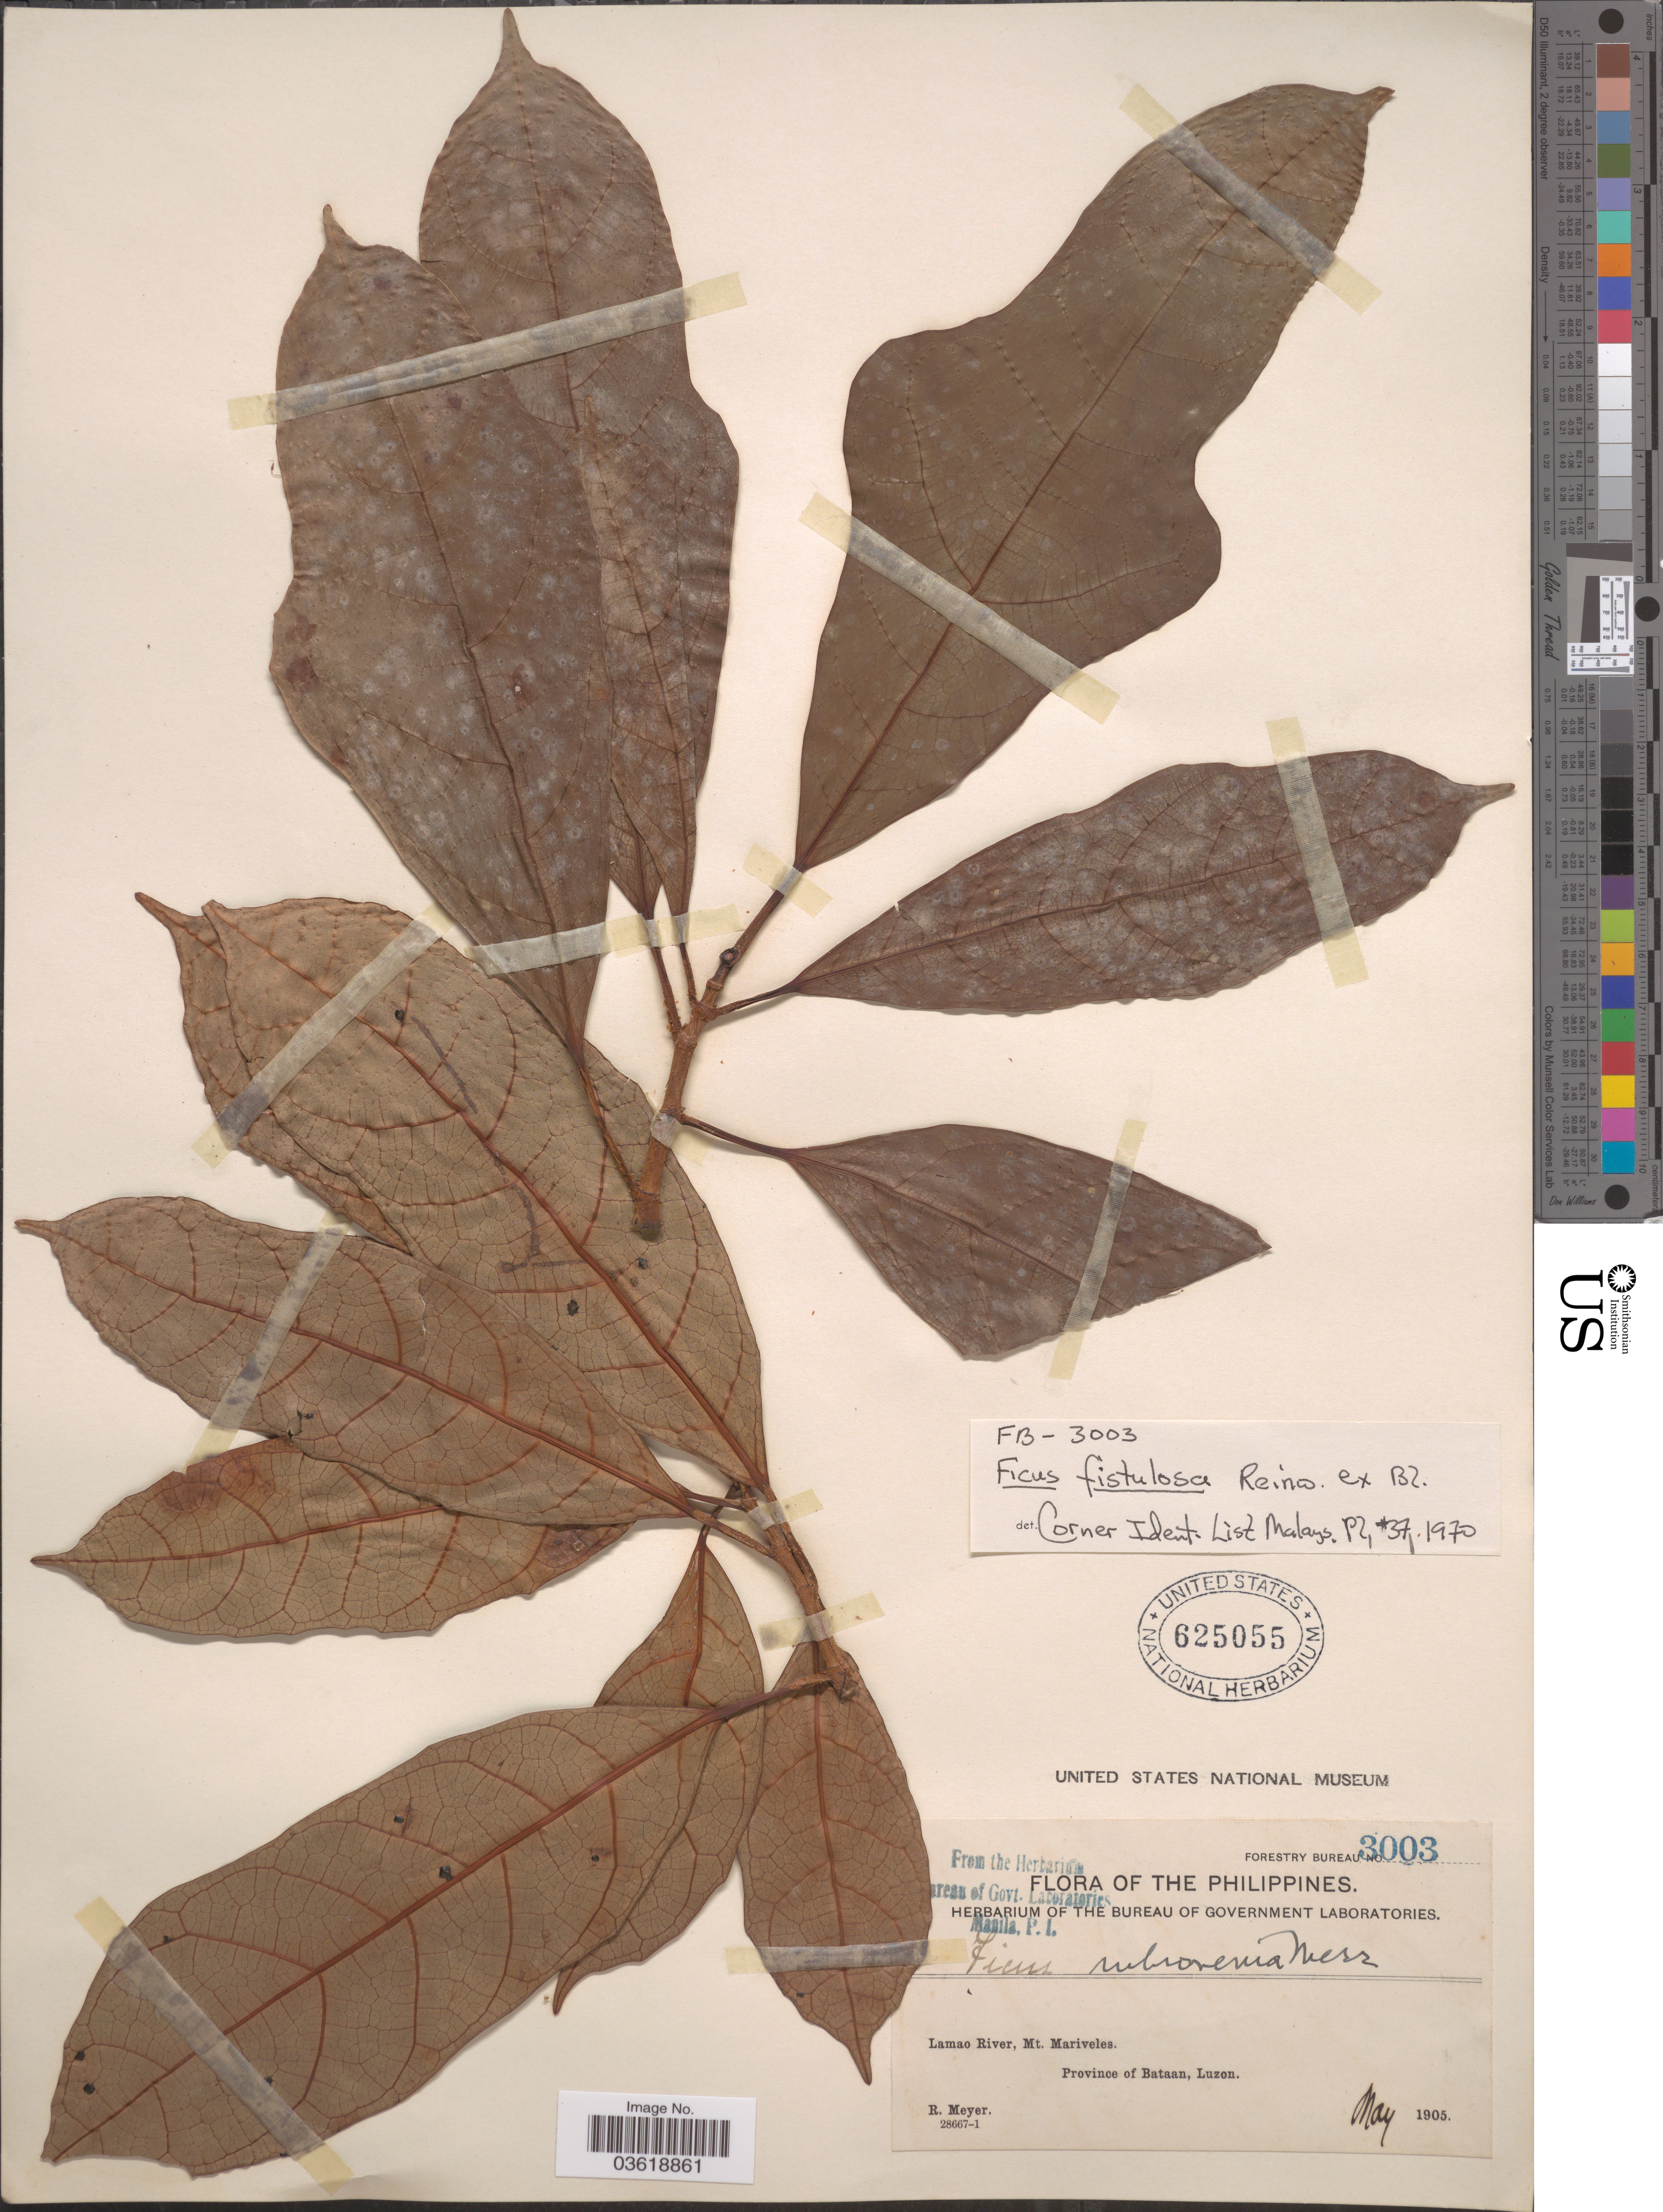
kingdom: Plantae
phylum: Tracheophyta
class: Magnoliopsida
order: Rosales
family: Moraceae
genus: Ficus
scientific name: Ficus fistulosa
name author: Reinw. ex Blume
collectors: R. Meyer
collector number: Forestry Bureau 3003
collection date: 1905-05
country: Philippines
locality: Lamao River, Mt. Mariveles. Province of Bataan, Luzon.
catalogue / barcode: US 625055